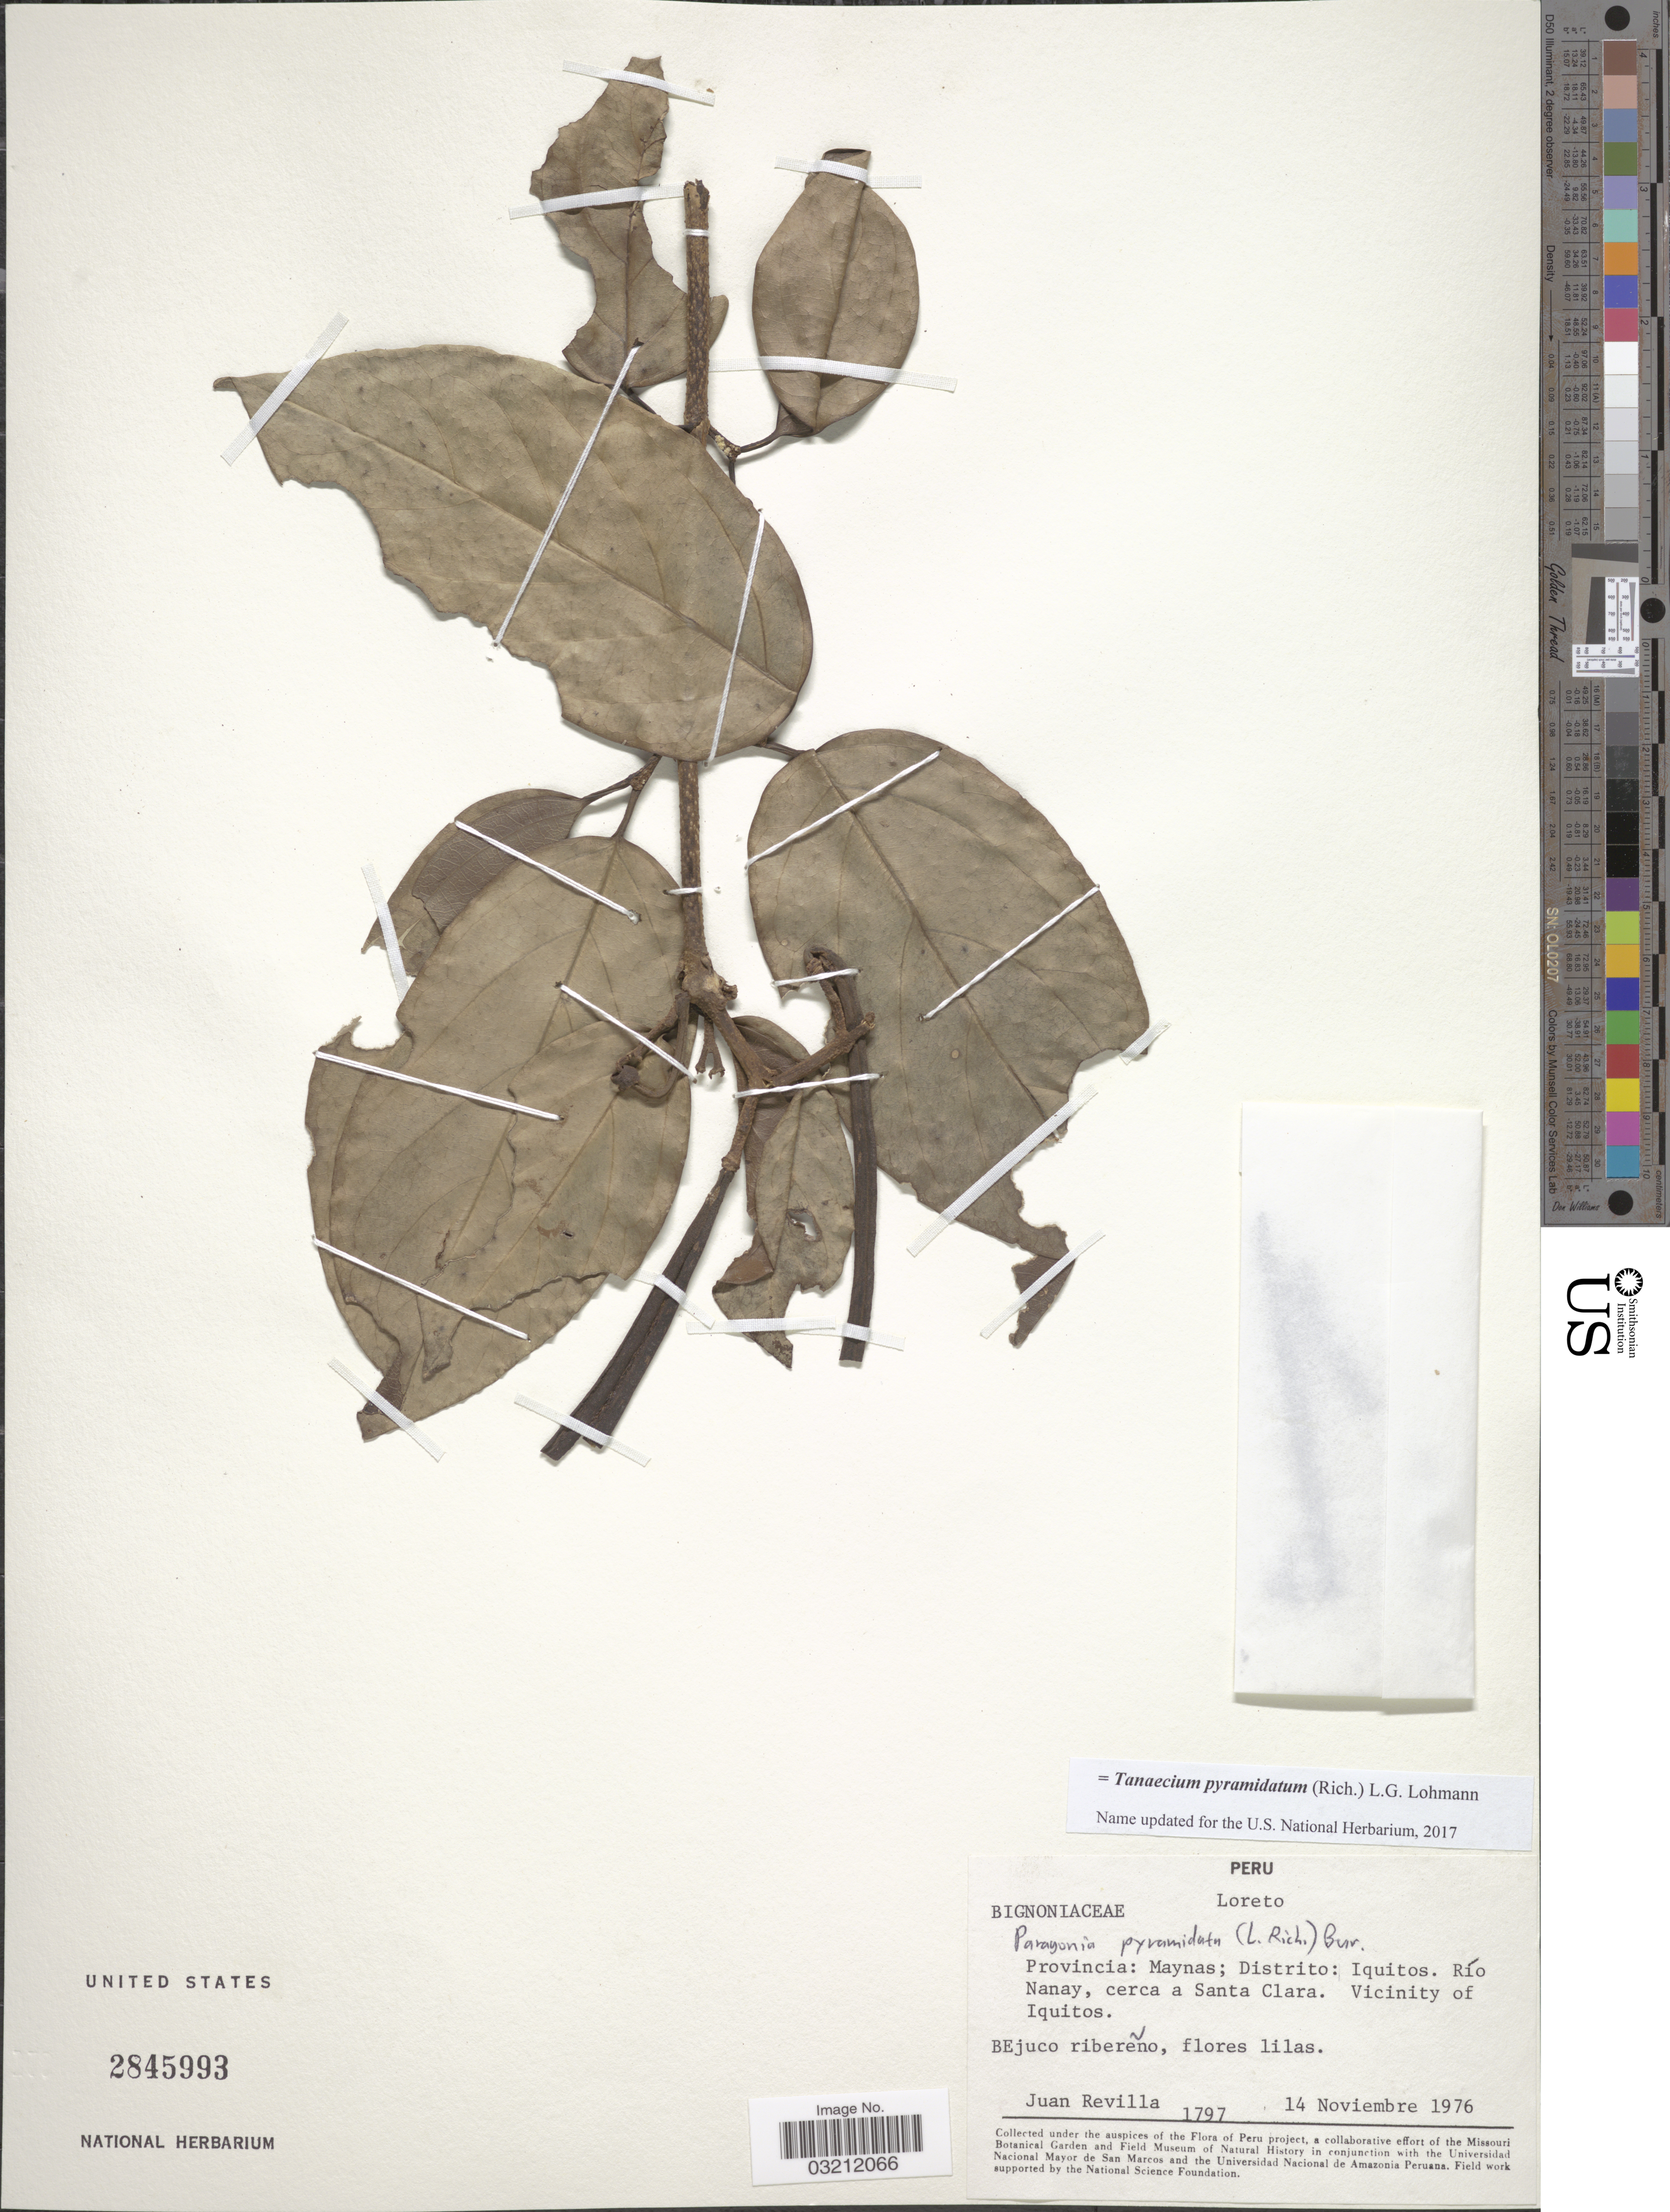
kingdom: Plantae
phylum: Tracheophyta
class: Magnoliopsida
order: Lamiales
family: Bignoniaceae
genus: Tanaecium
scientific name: Tanaecium pyramidatum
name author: (Rich.) L.G. Lohmann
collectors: J. Revilla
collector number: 1797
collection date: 1976-11-14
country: Peru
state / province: Loreto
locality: Provincia: Maynas; Distrito: Iquitos. Río Nanay, cerca a Santa Clara. Vicinity of Iquitos.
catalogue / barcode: US 2845993